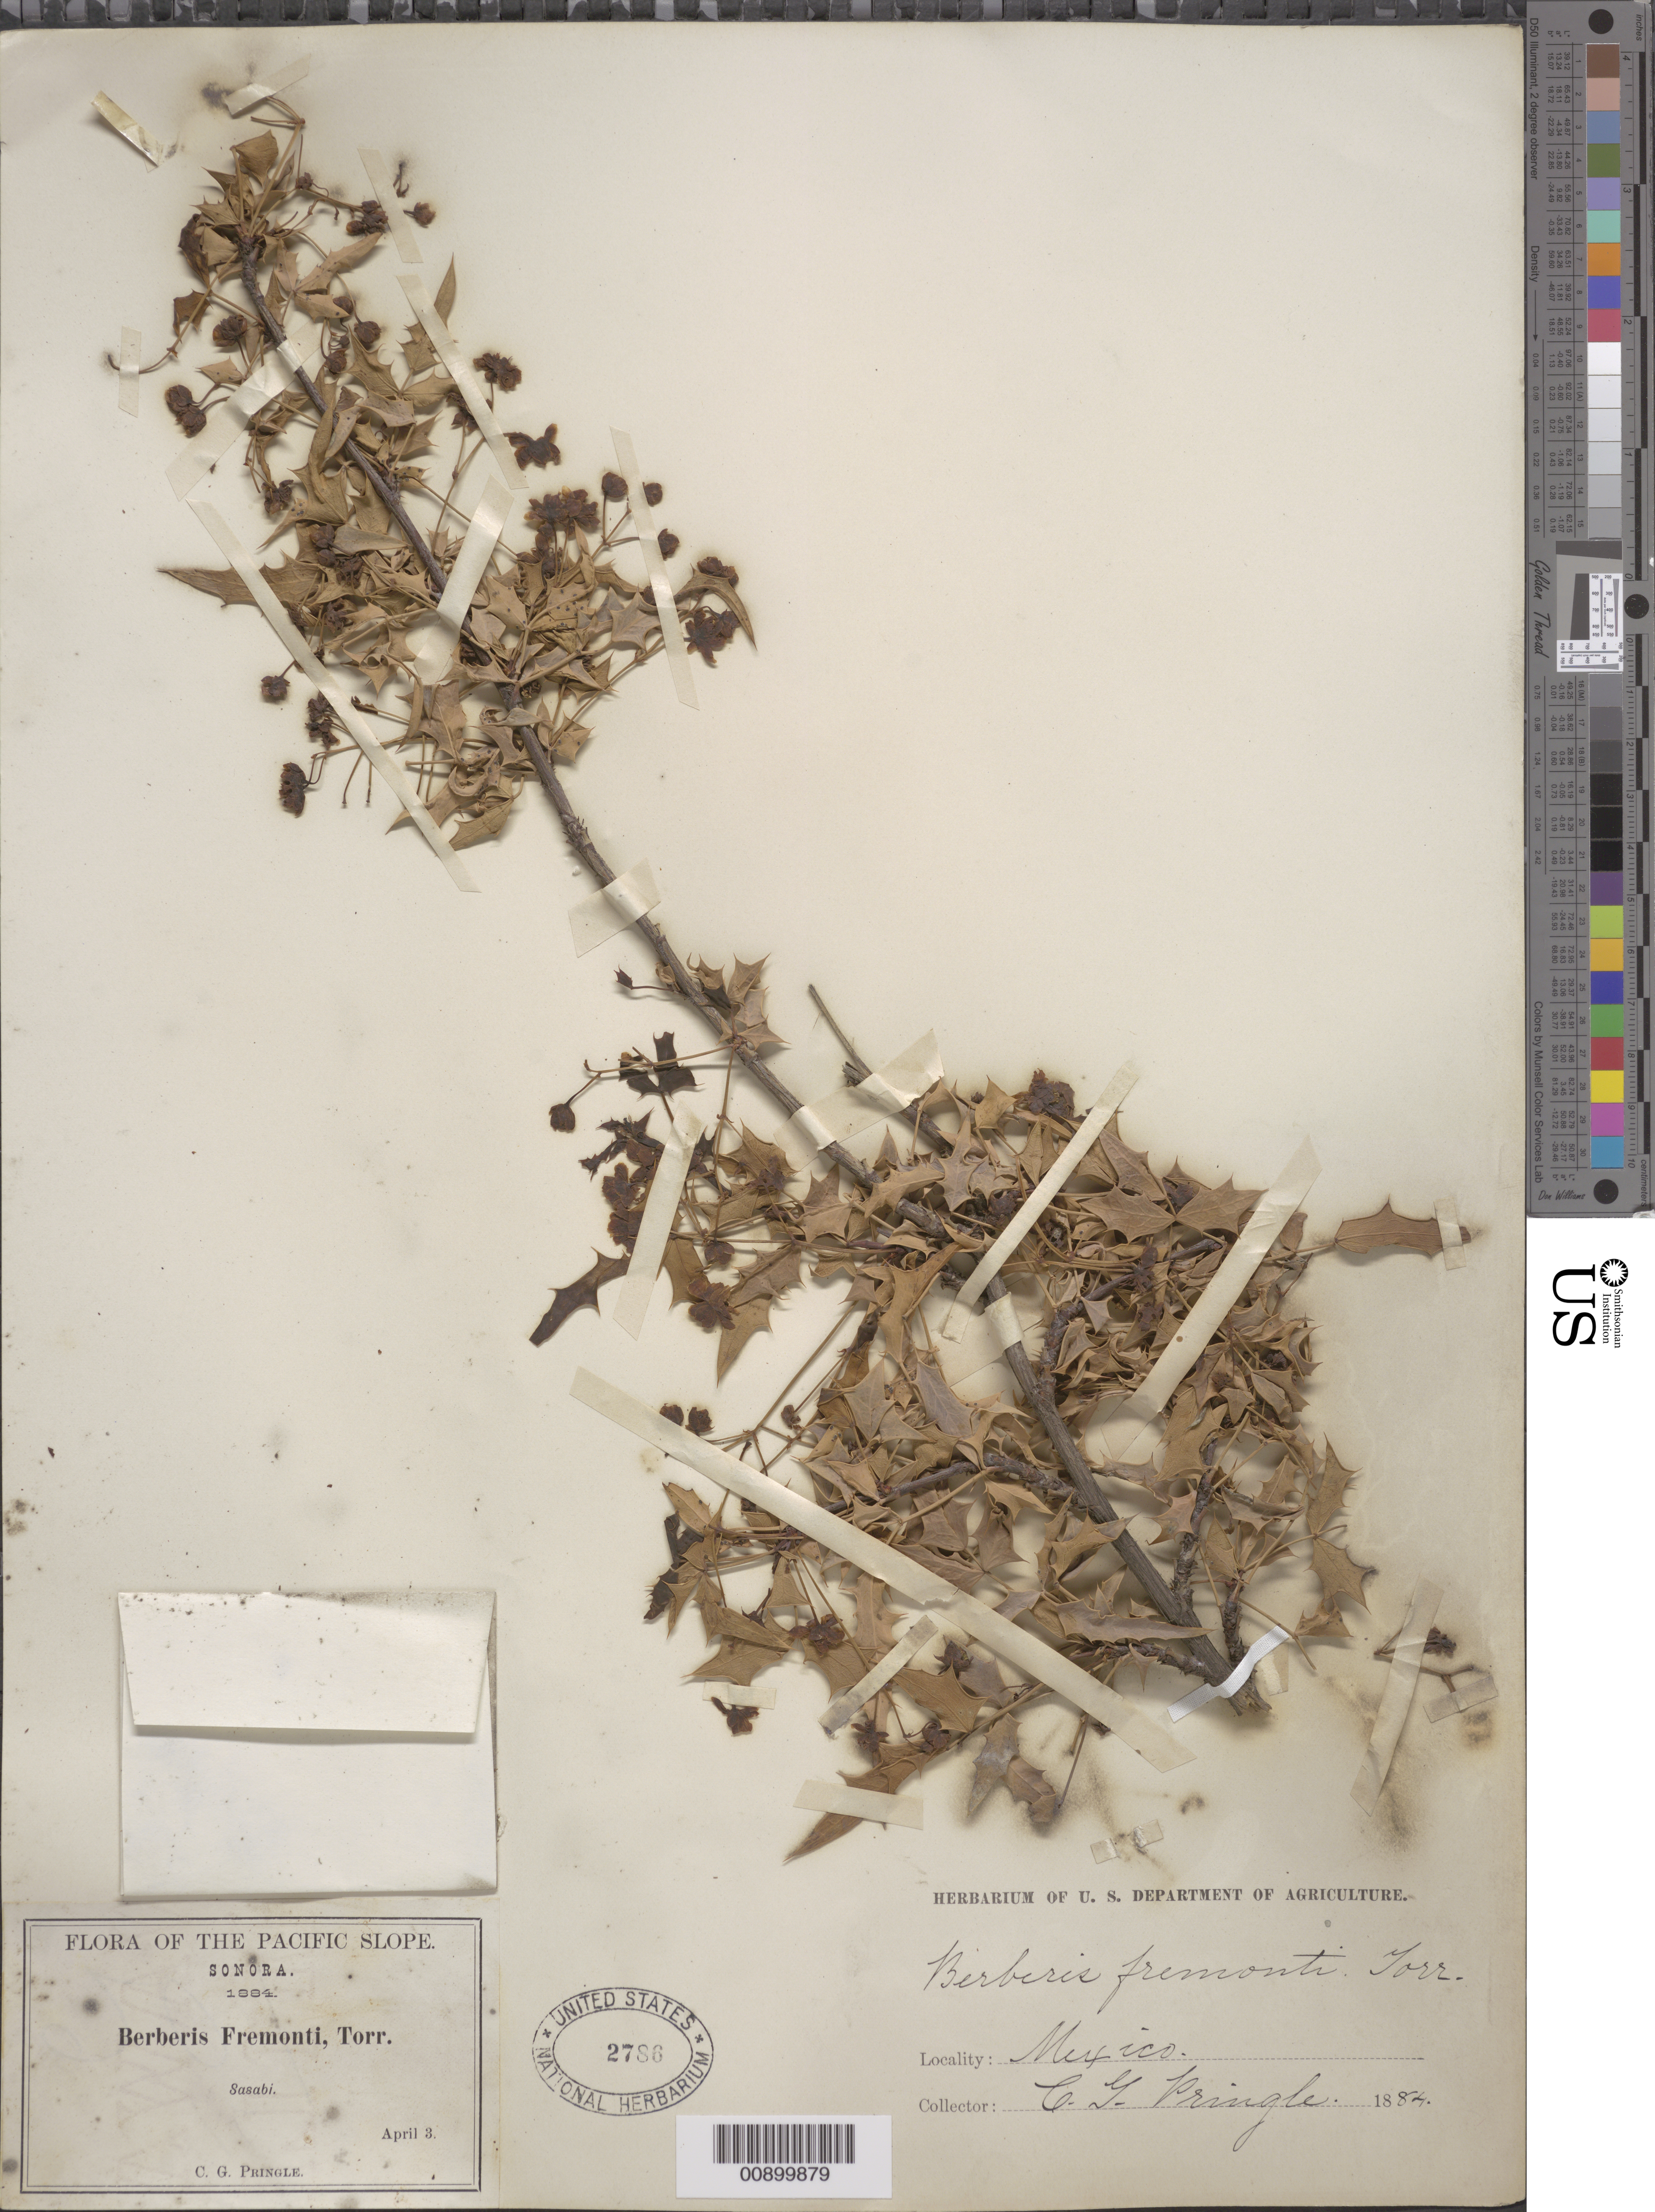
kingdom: Plantae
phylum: Tracheophyta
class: Magnoliopsida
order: Ranunculales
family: Berberidaceae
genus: Mahonia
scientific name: Mahonia fremontii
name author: (Torr.) Fedde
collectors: C. G. Pringle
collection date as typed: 03 Apr 1884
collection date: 1884-04-03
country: Mexico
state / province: Sonora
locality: Sasabi, Sonora.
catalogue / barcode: US 2786